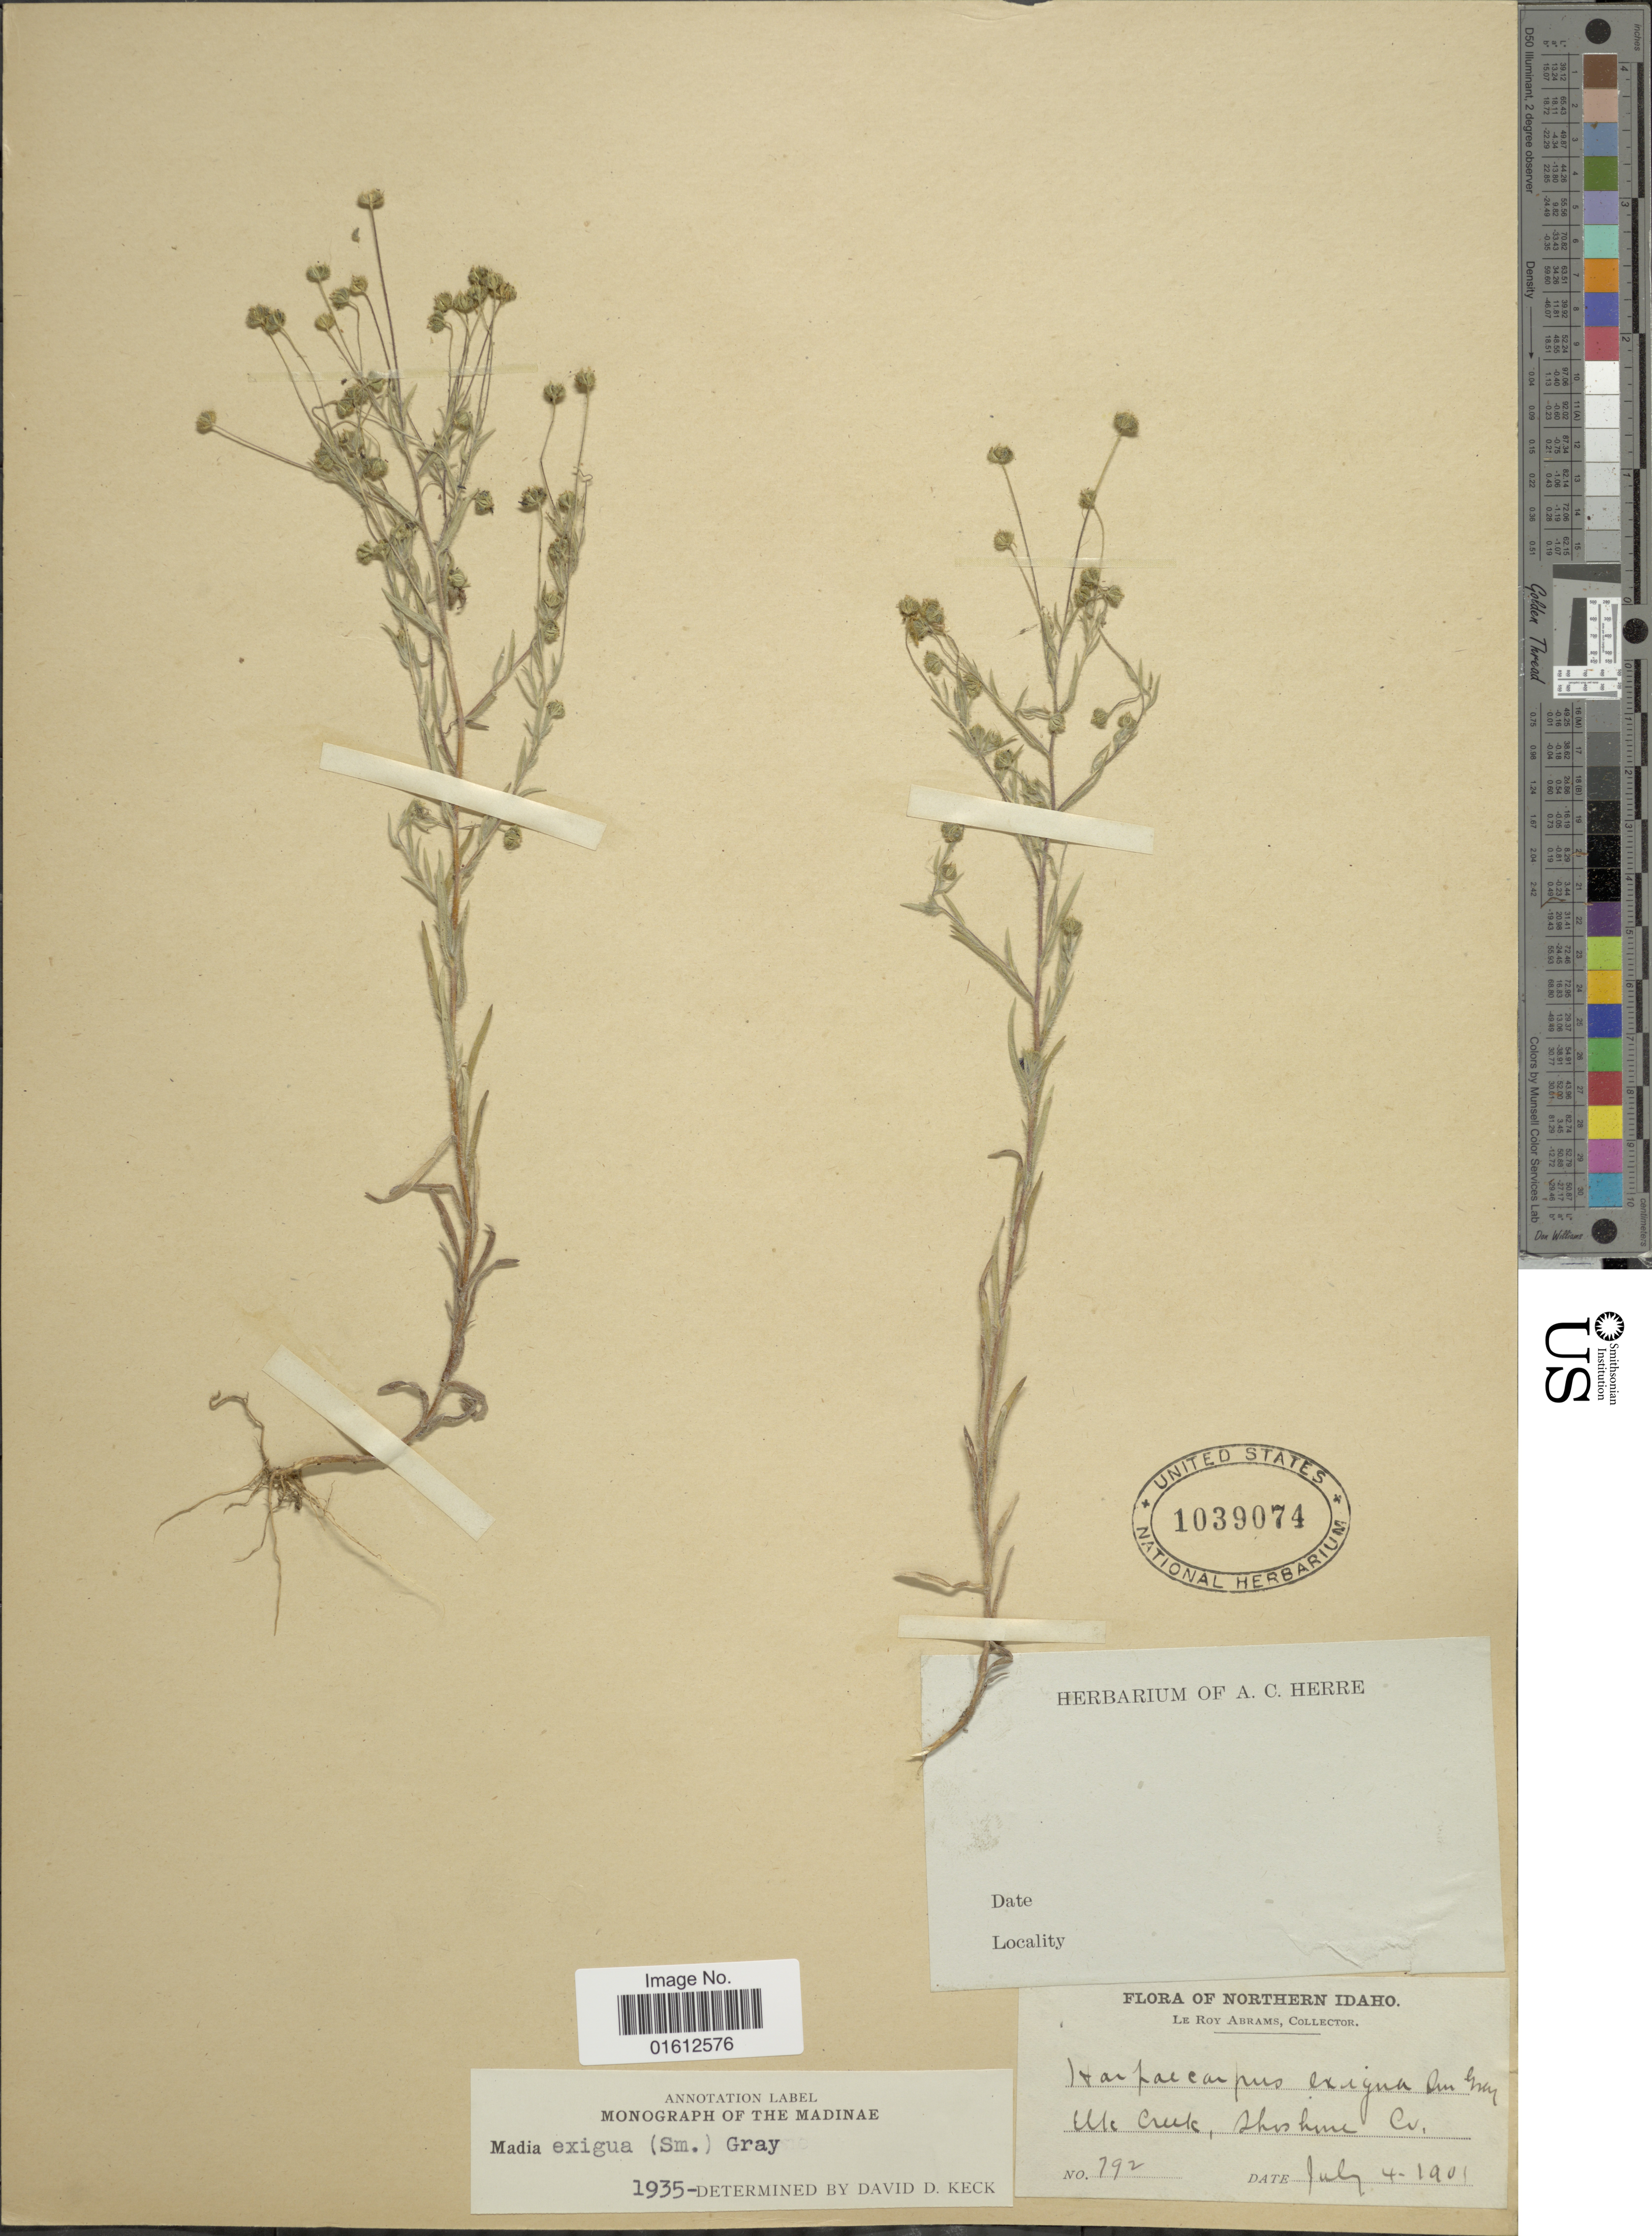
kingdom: Plantae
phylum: Tracheophyta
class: Magnoliopsida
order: Asterales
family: Asteraceae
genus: Madia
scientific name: Madia exigua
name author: (Sm.) A. Gray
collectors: L. Abrams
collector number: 792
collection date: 1901-07-04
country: United States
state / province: Idaho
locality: Northern Idaho. Ule Creek, Shoshone Co.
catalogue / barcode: US 1039074